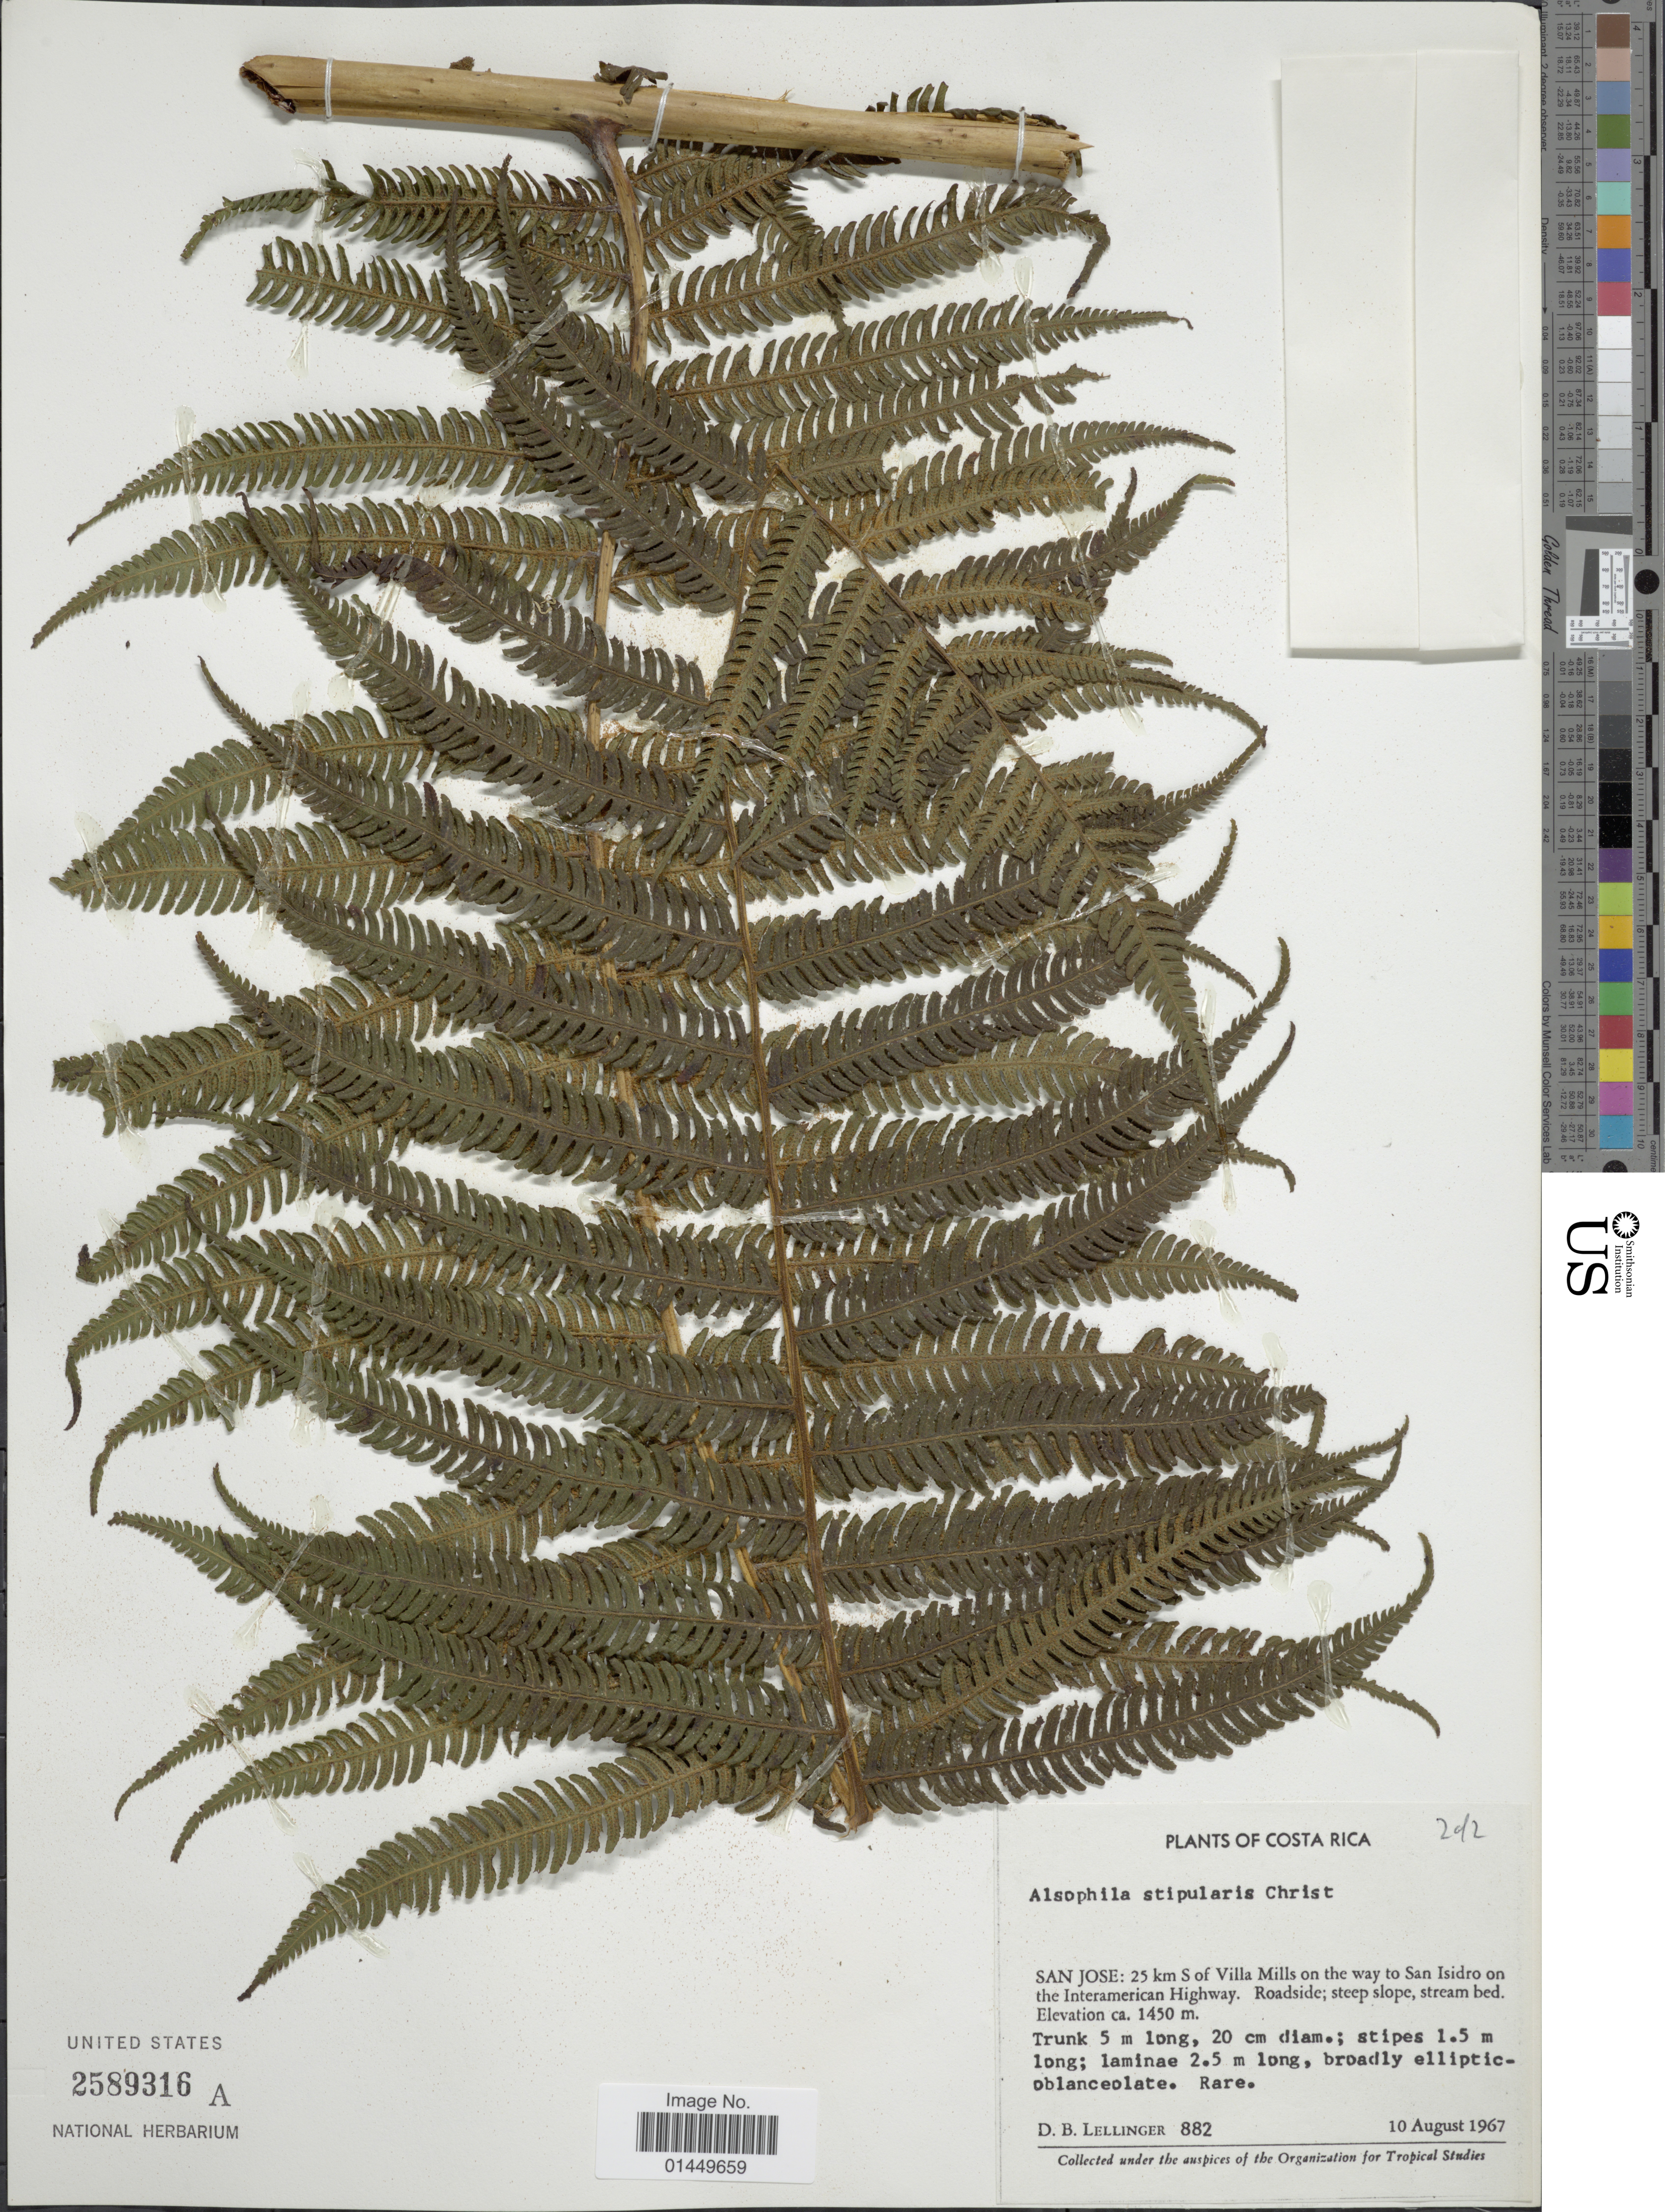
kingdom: Plantae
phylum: Tracheophyta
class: Polypodiopsida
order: Cyatheales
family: Cyatheaceae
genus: Cyathea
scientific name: Cyathea stipularis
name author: (Christ) Domin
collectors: D. B. Lellinger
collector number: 882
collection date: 1967-08-10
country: Costa Rica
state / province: San José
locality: San Jose: 25 km S of Villa Mills on the way to San Isidro on the Interamerican Highway, Roadside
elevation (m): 1450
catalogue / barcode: US 2589316A